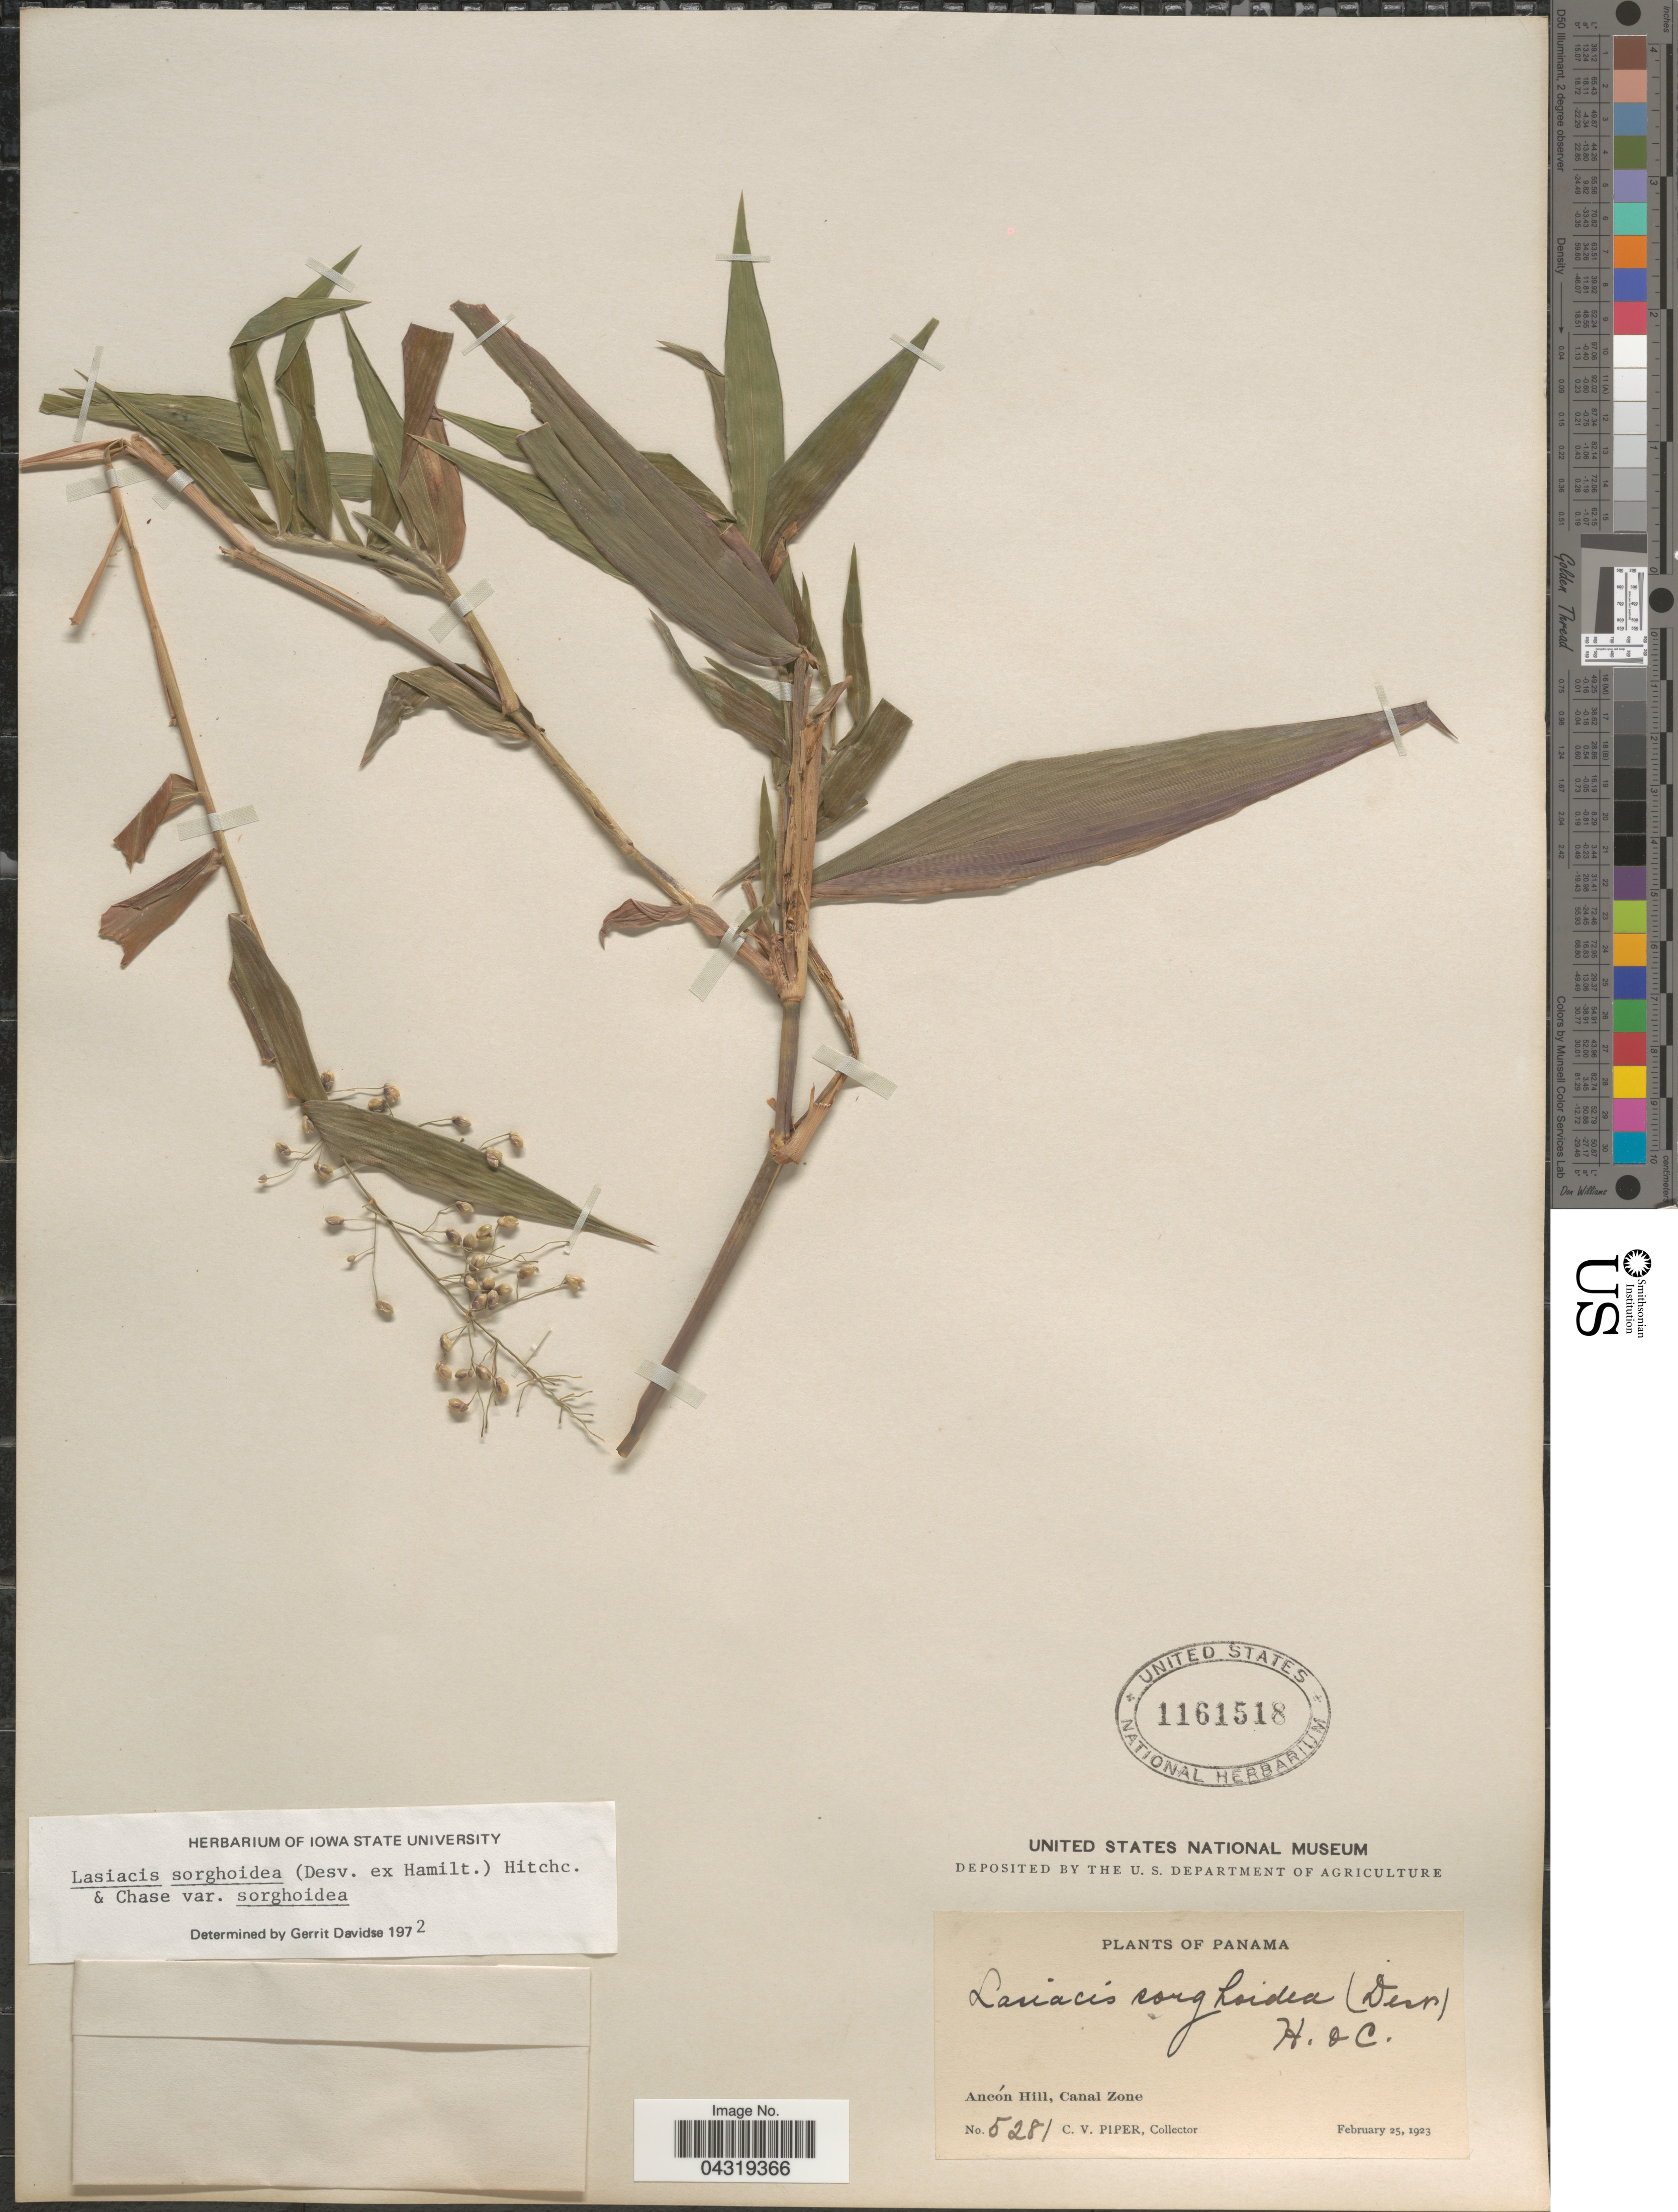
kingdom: Plantae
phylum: Tracheophyta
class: Liliopsida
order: Poales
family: Poaceae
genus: Lasiacis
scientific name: Lasiacis sorghoidea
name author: (Desv. ex Ham.) Hitchc. & Chase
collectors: C. V. Piper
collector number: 5281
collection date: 1923-02-25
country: Panama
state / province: Colón / Panamá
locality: Ancón Hill, Canal Zone.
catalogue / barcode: US 1161518